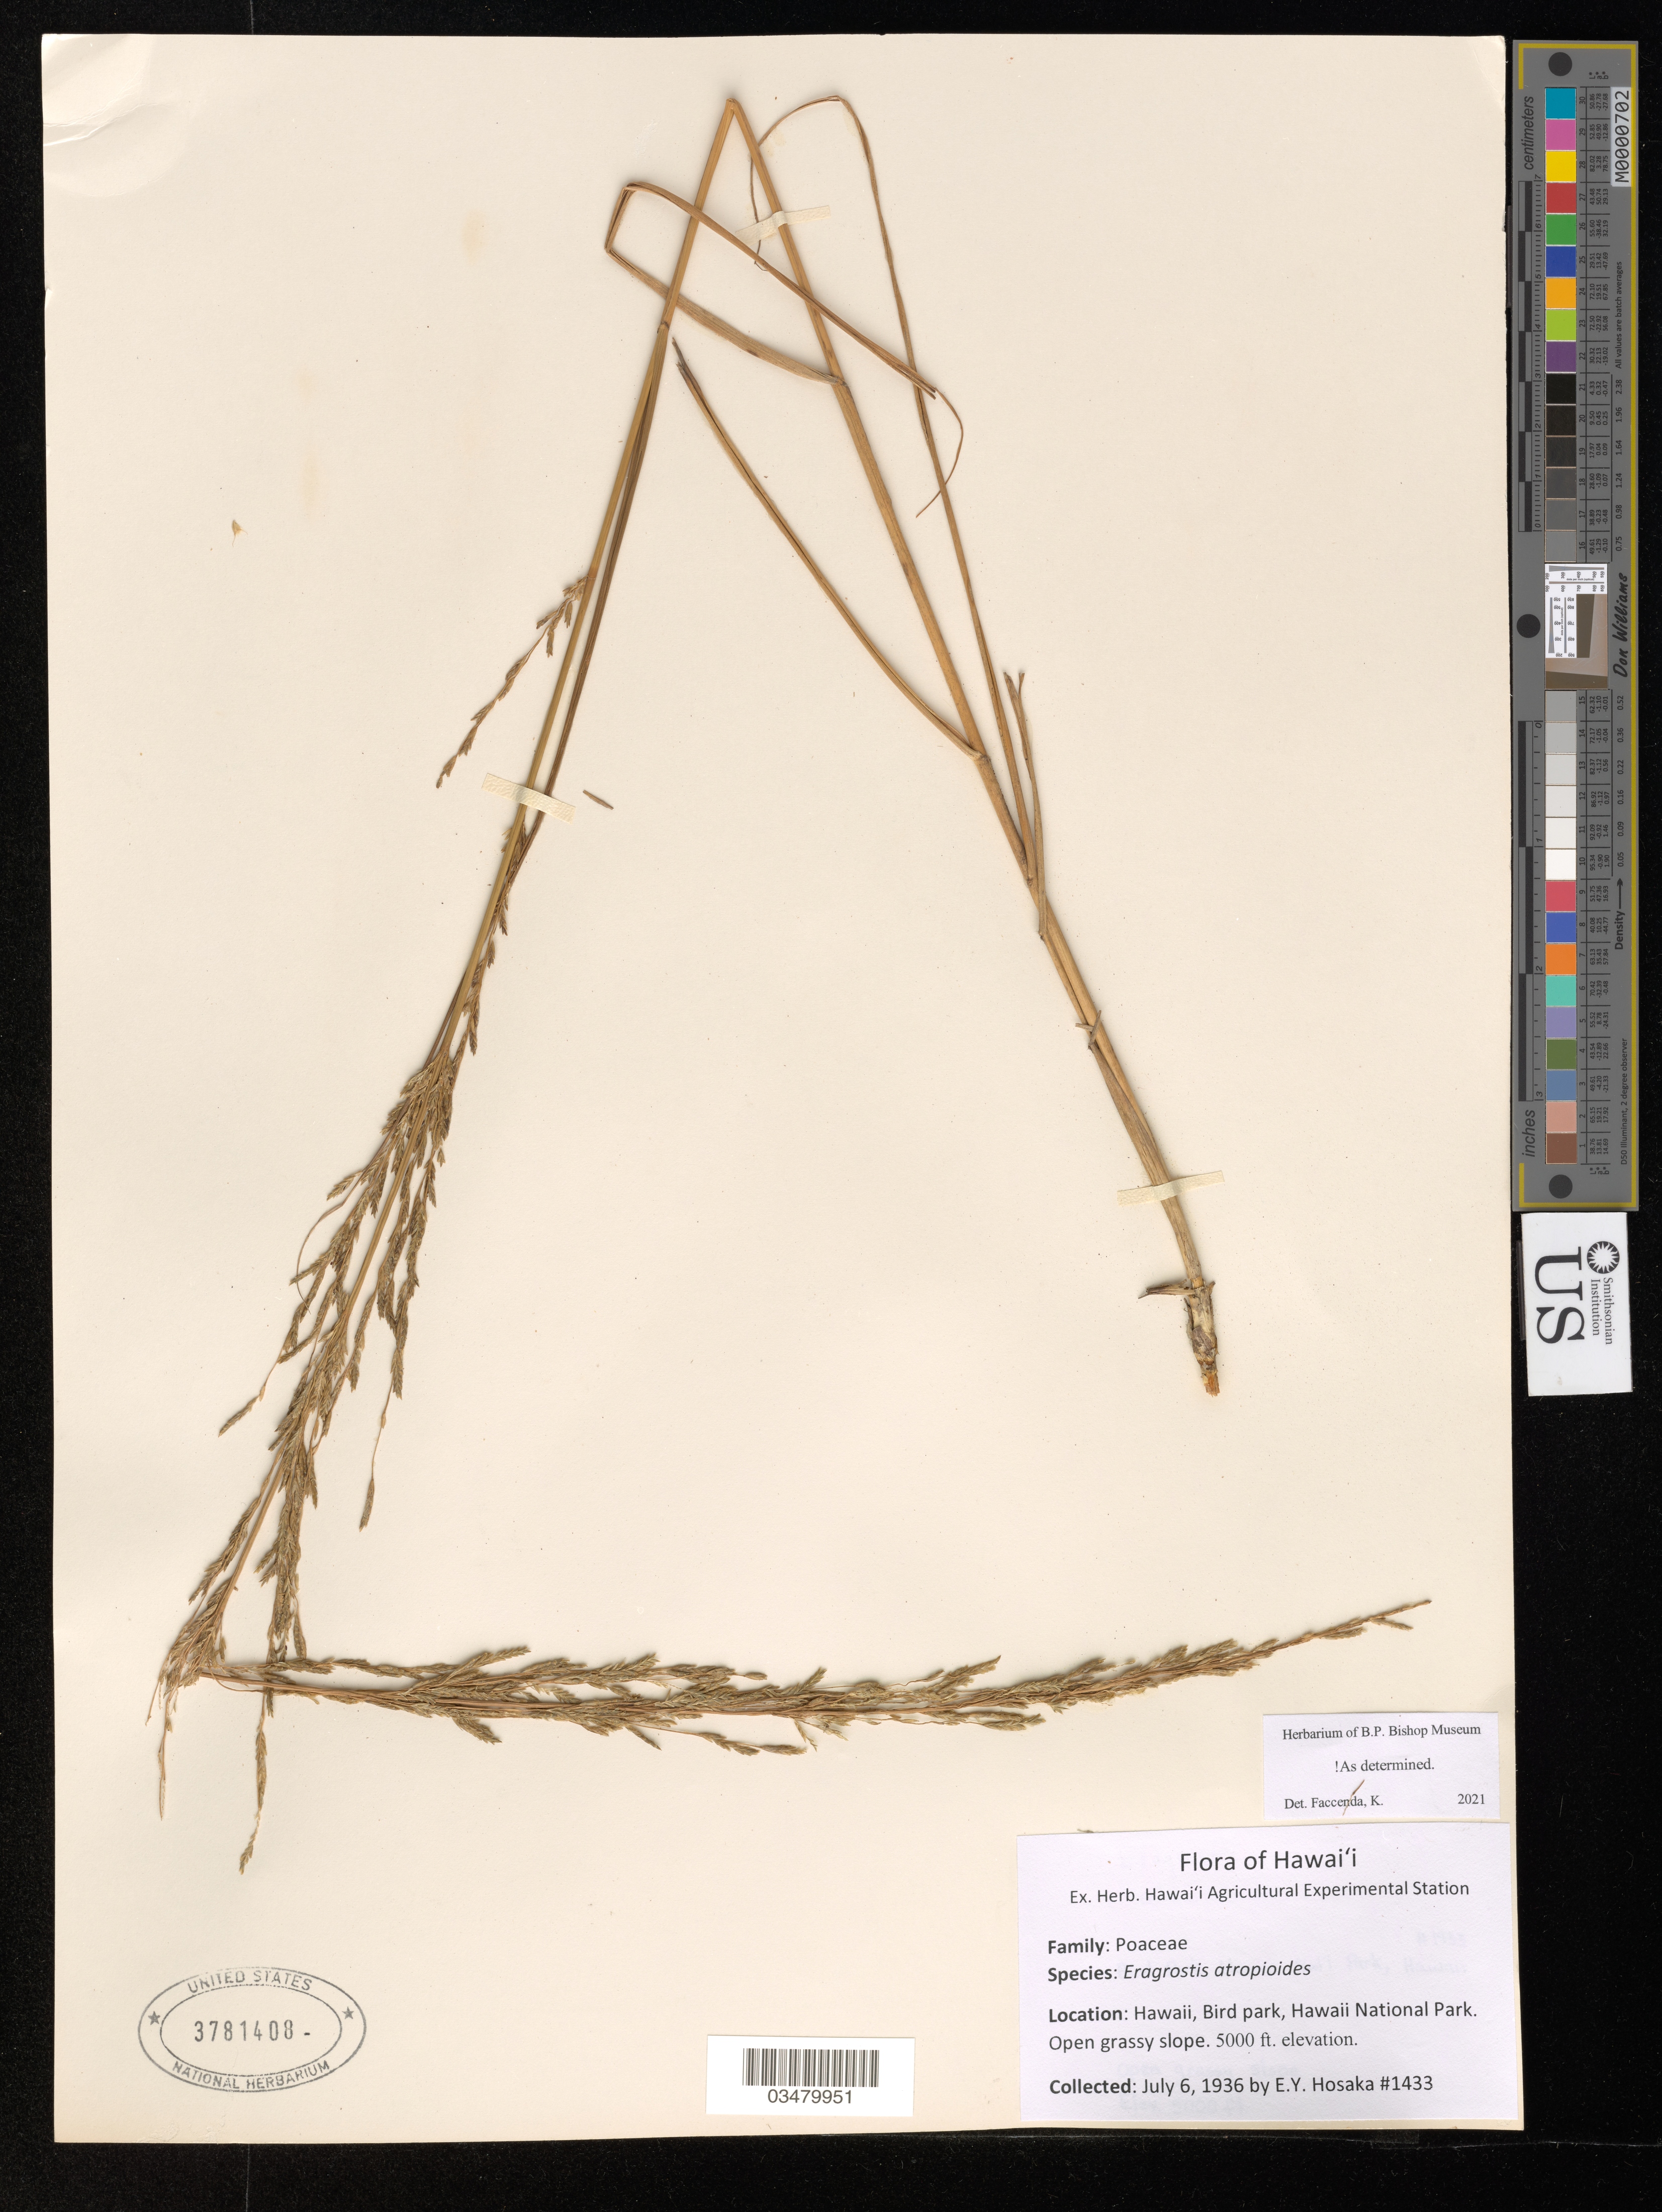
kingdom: Plantae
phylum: Tracheophyta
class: Liliopsida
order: Poales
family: Poaceae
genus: Eragrostis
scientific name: Eragrostis atropioides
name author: Hillebr.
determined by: Faccenda, K.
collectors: E. Y. Hosaka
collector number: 1433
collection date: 1936-07-06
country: United States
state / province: Hawaii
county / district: Hawaii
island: Hawaii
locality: Hawaii National Park, Bird Park, open grassy slope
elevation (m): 1524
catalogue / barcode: US 3781408